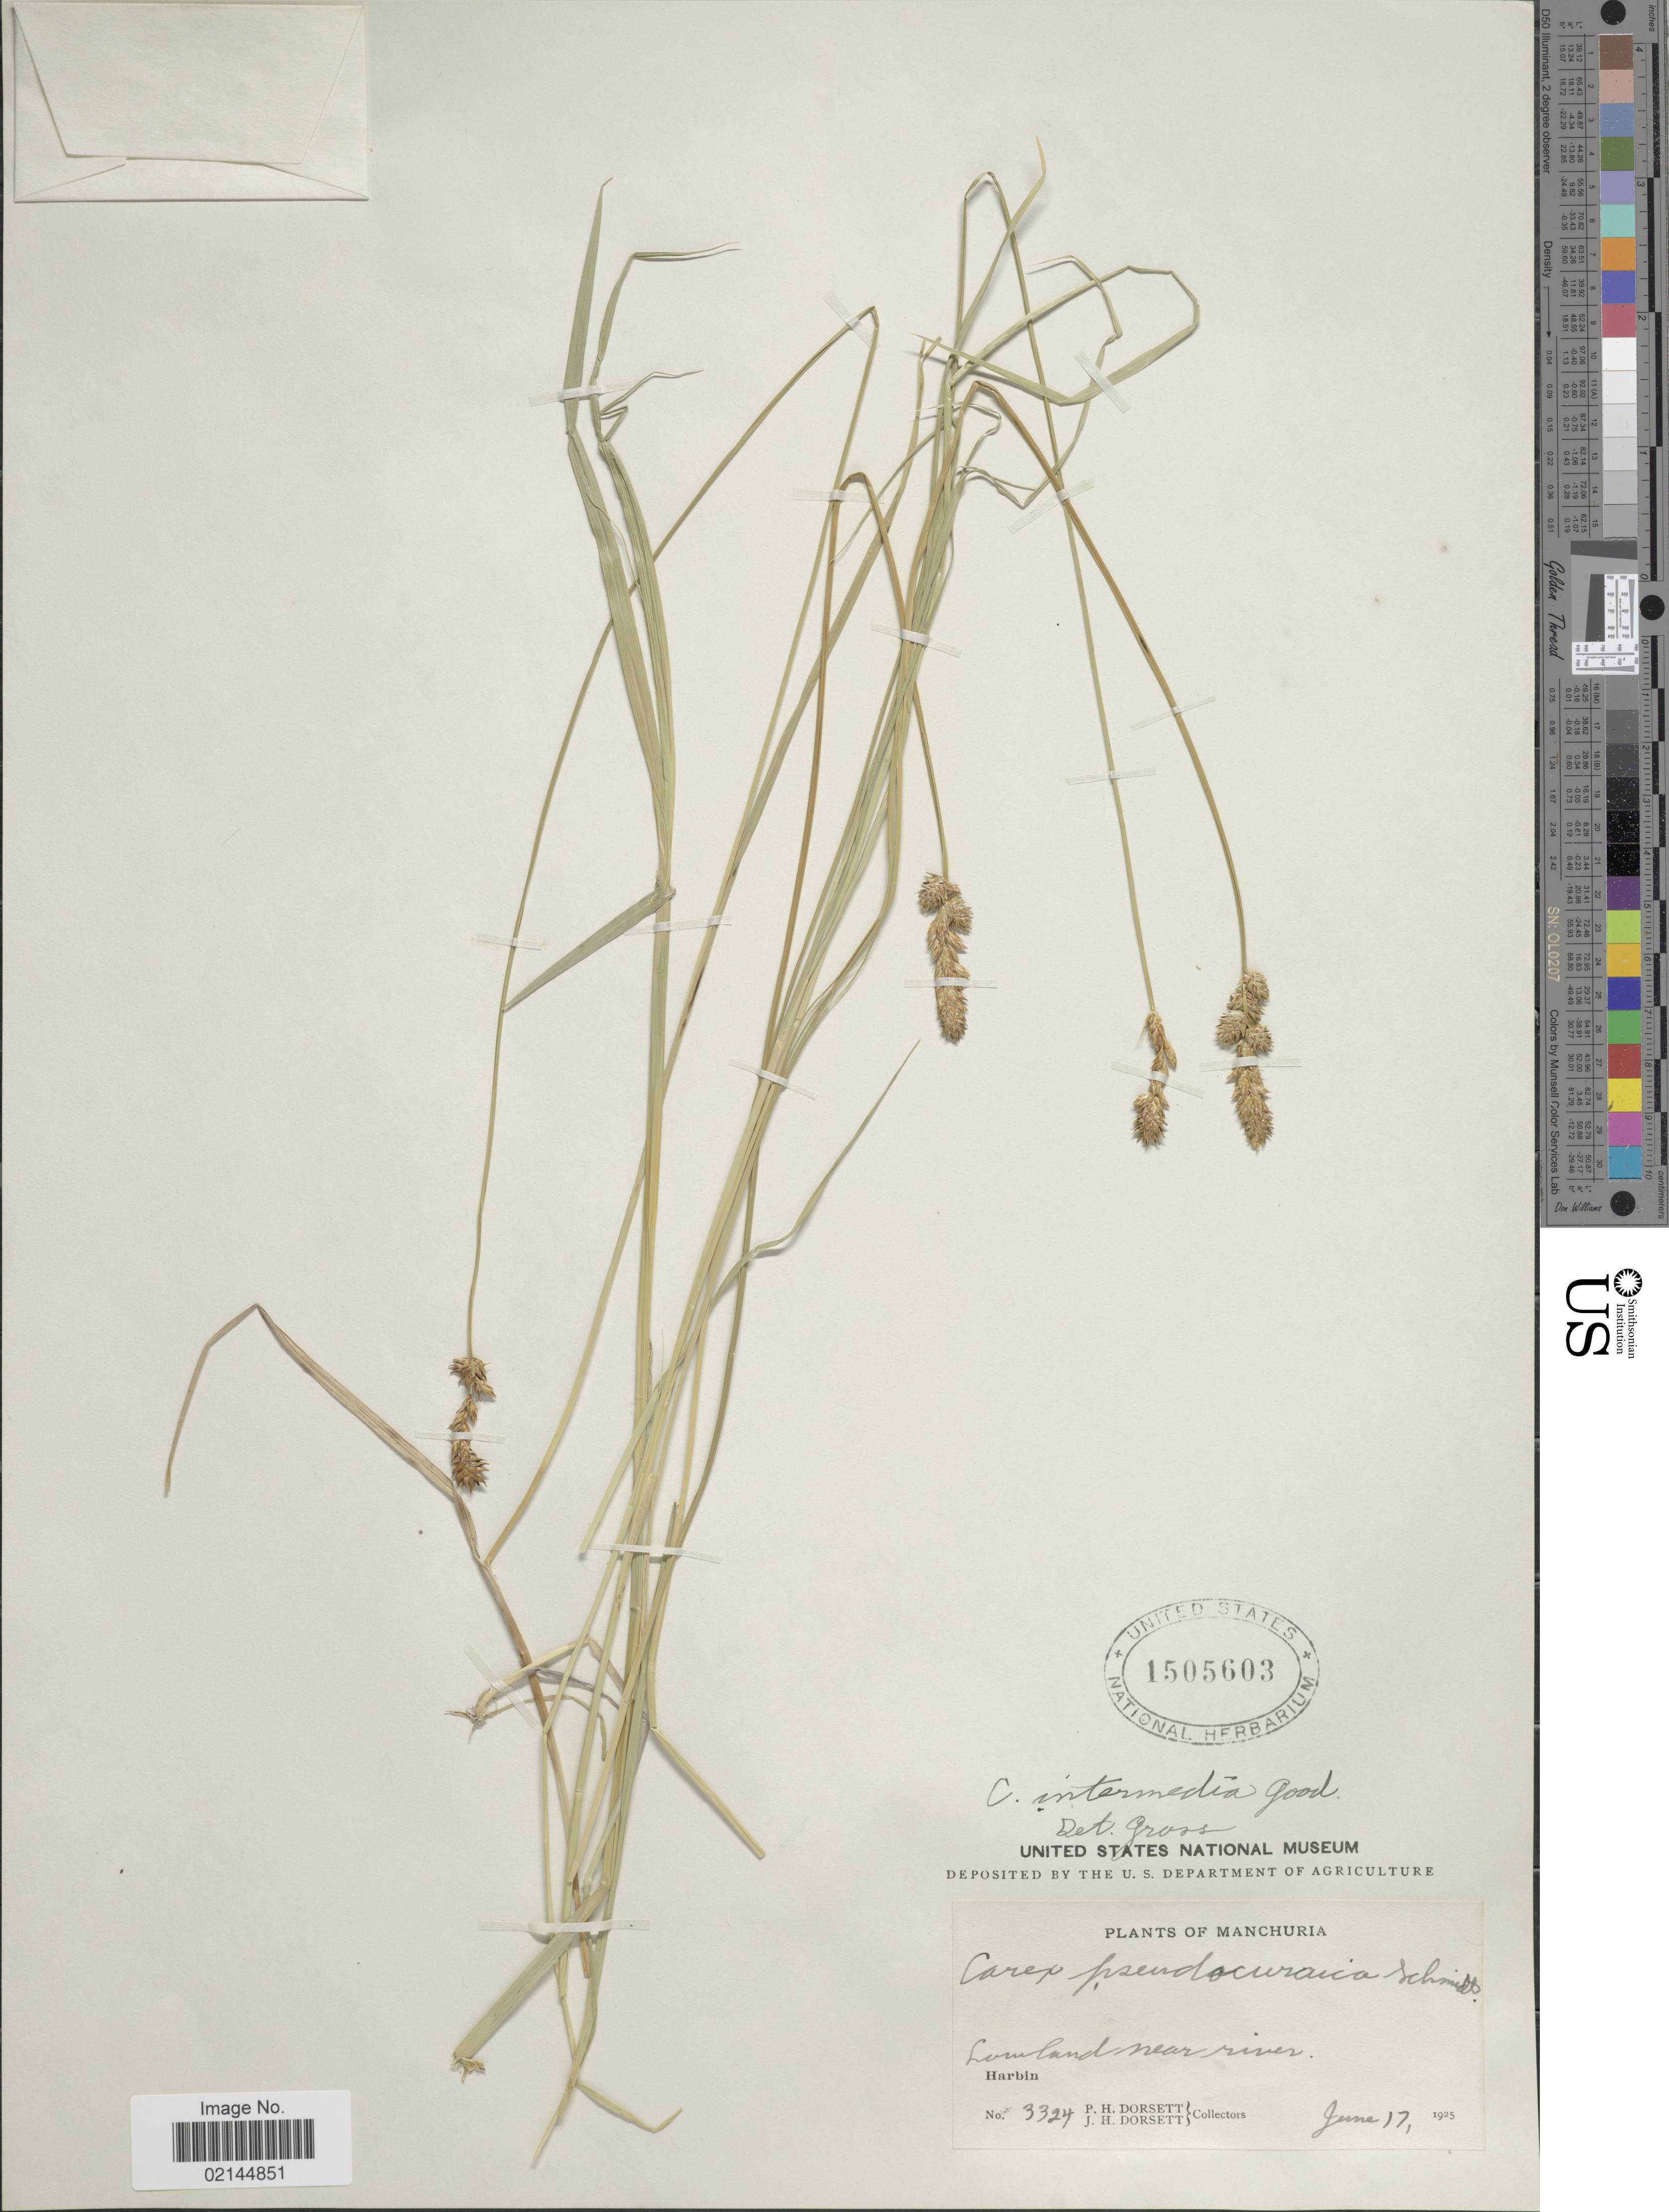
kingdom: Plantae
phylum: Tracheophyta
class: Liliopsida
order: Poales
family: Cyperaceae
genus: Carex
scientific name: Carex disticha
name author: Huds.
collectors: P. H. Dorsett & J. Dorsett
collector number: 3324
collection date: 1925-06-17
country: China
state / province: Heilongjiang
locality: Manchuria. Lowland near river. Harbin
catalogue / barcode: US 1505603